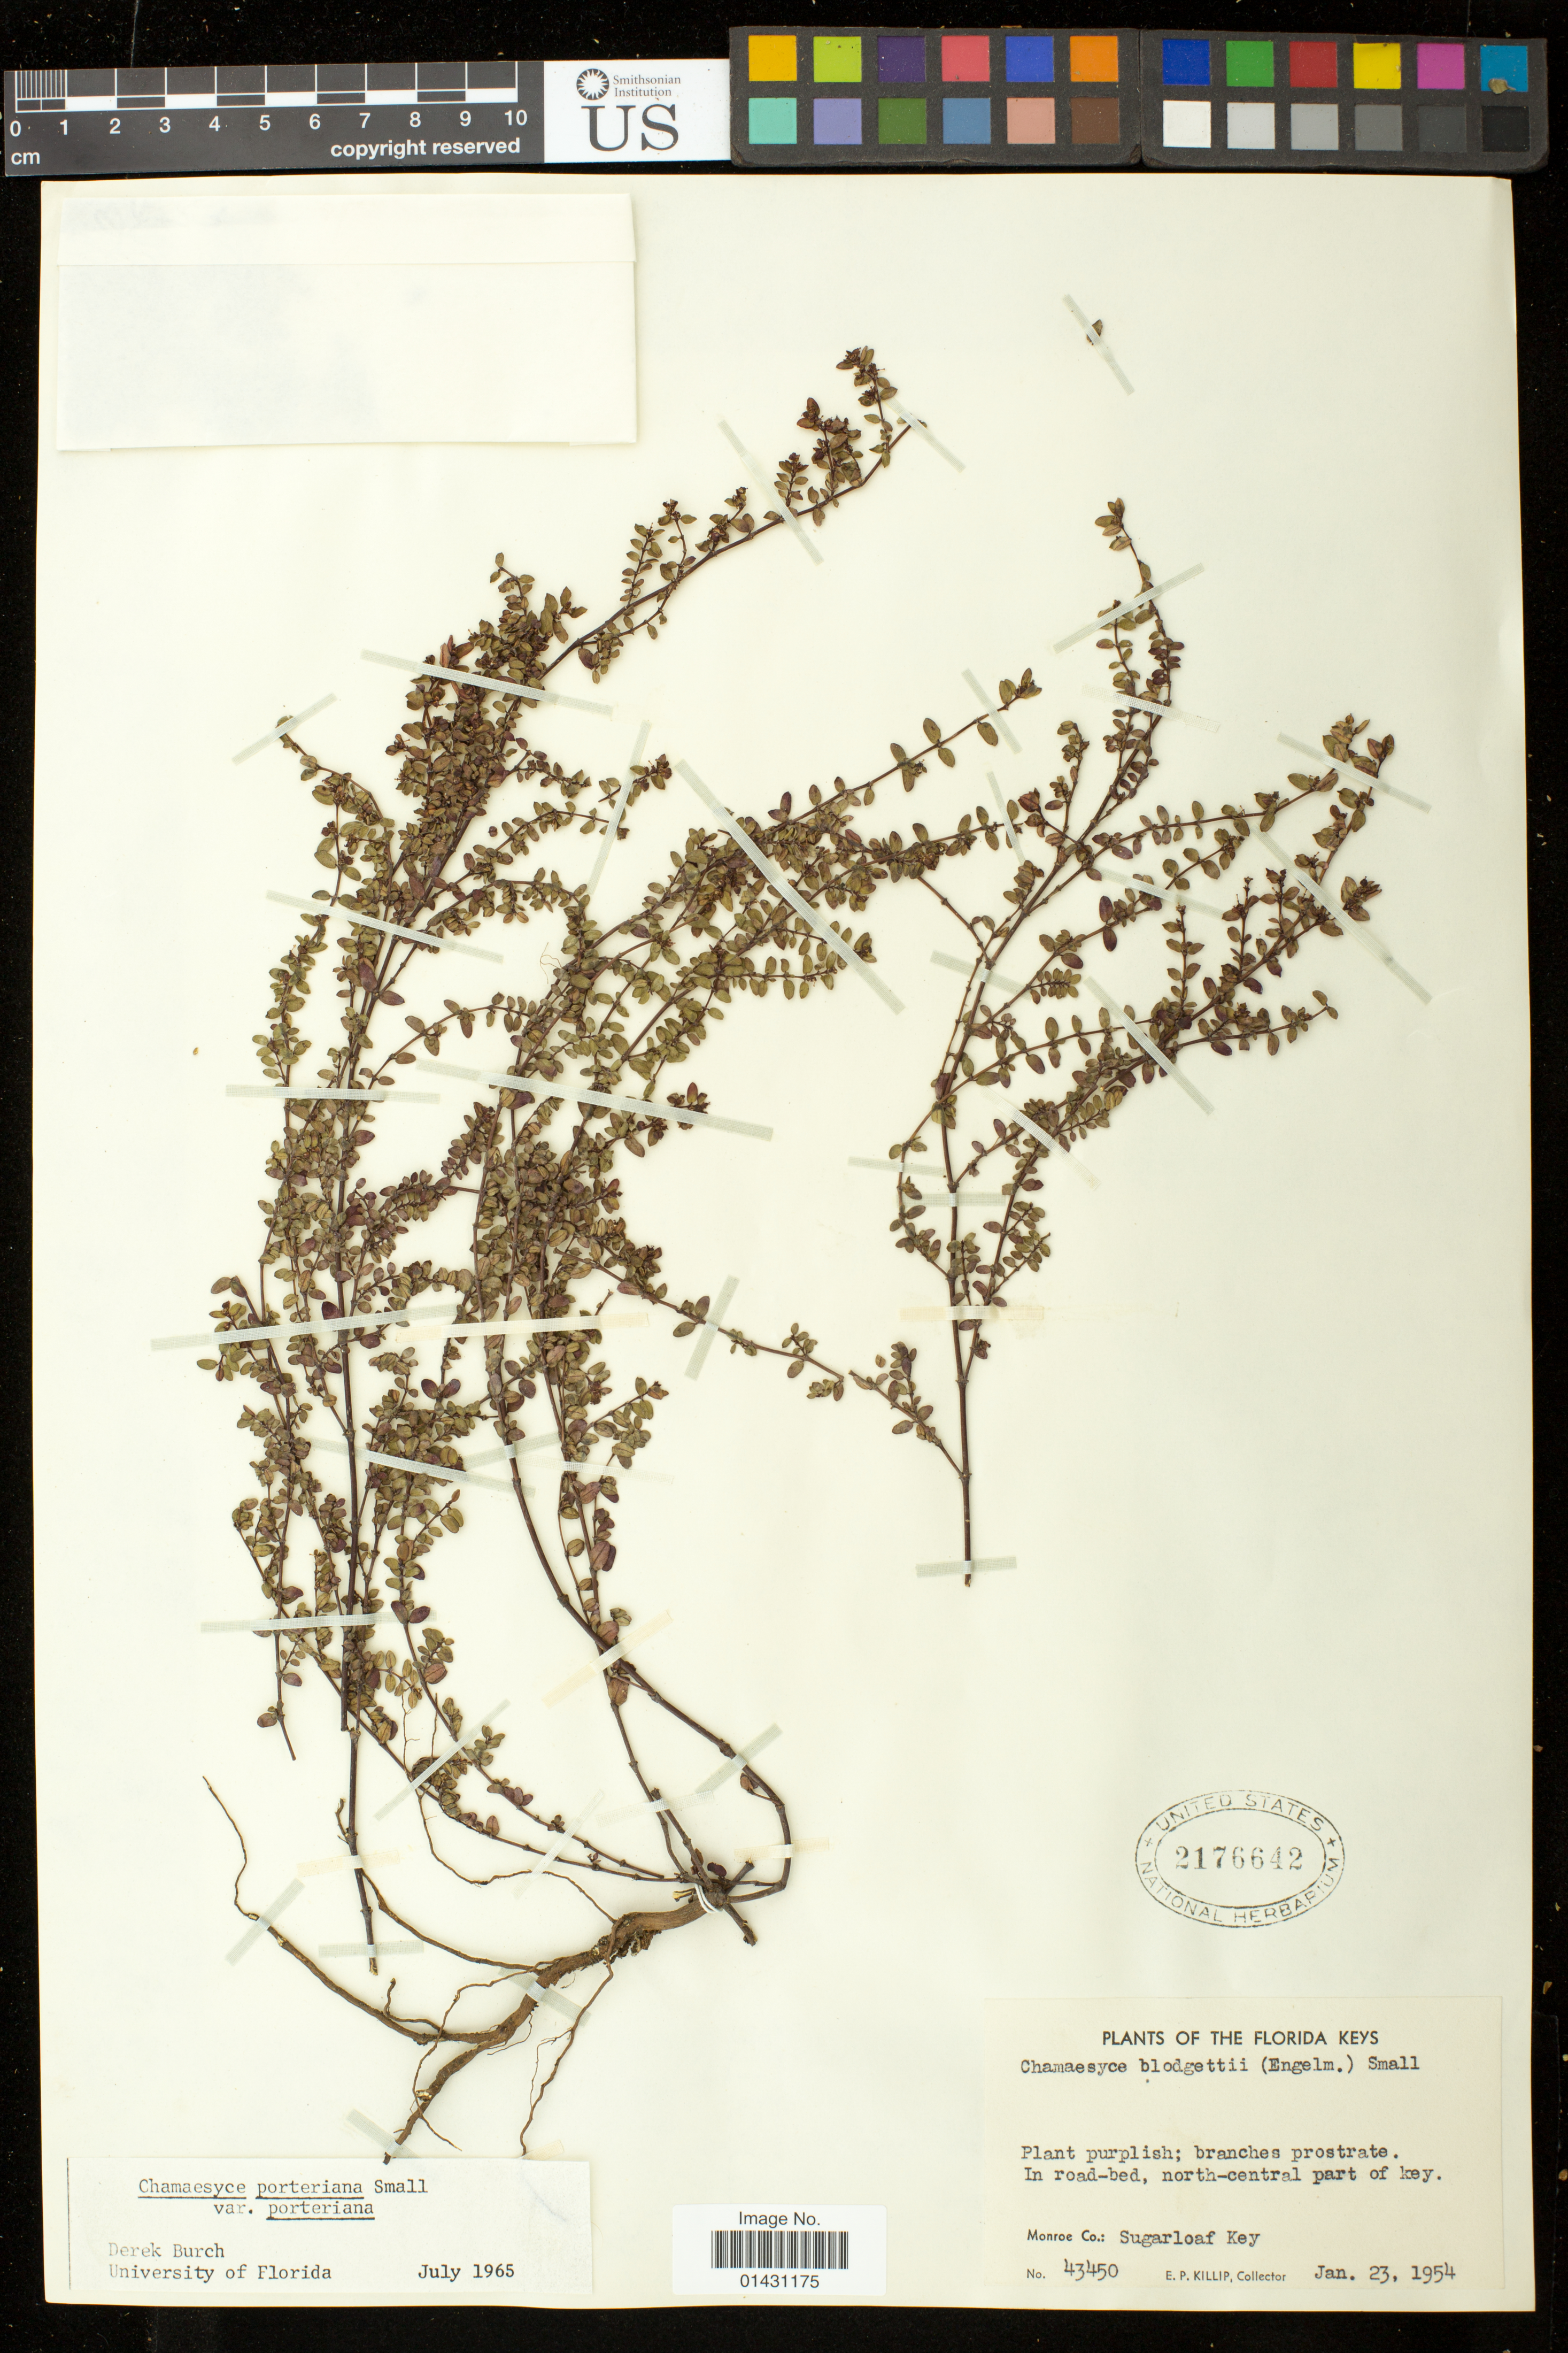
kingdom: Plantae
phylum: Tracheophyta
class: Magnoliopsida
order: Malpighiales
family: Euphorbiaceae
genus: Euphorbia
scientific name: Euphorbia porteriana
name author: (Small) Oudejans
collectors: E. P. Killip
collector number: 43450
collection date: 1954-01-23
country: United States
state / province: Florida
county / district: Monroe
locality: Sugarloaf Key. North-central part of key.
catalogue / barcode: US 2176642